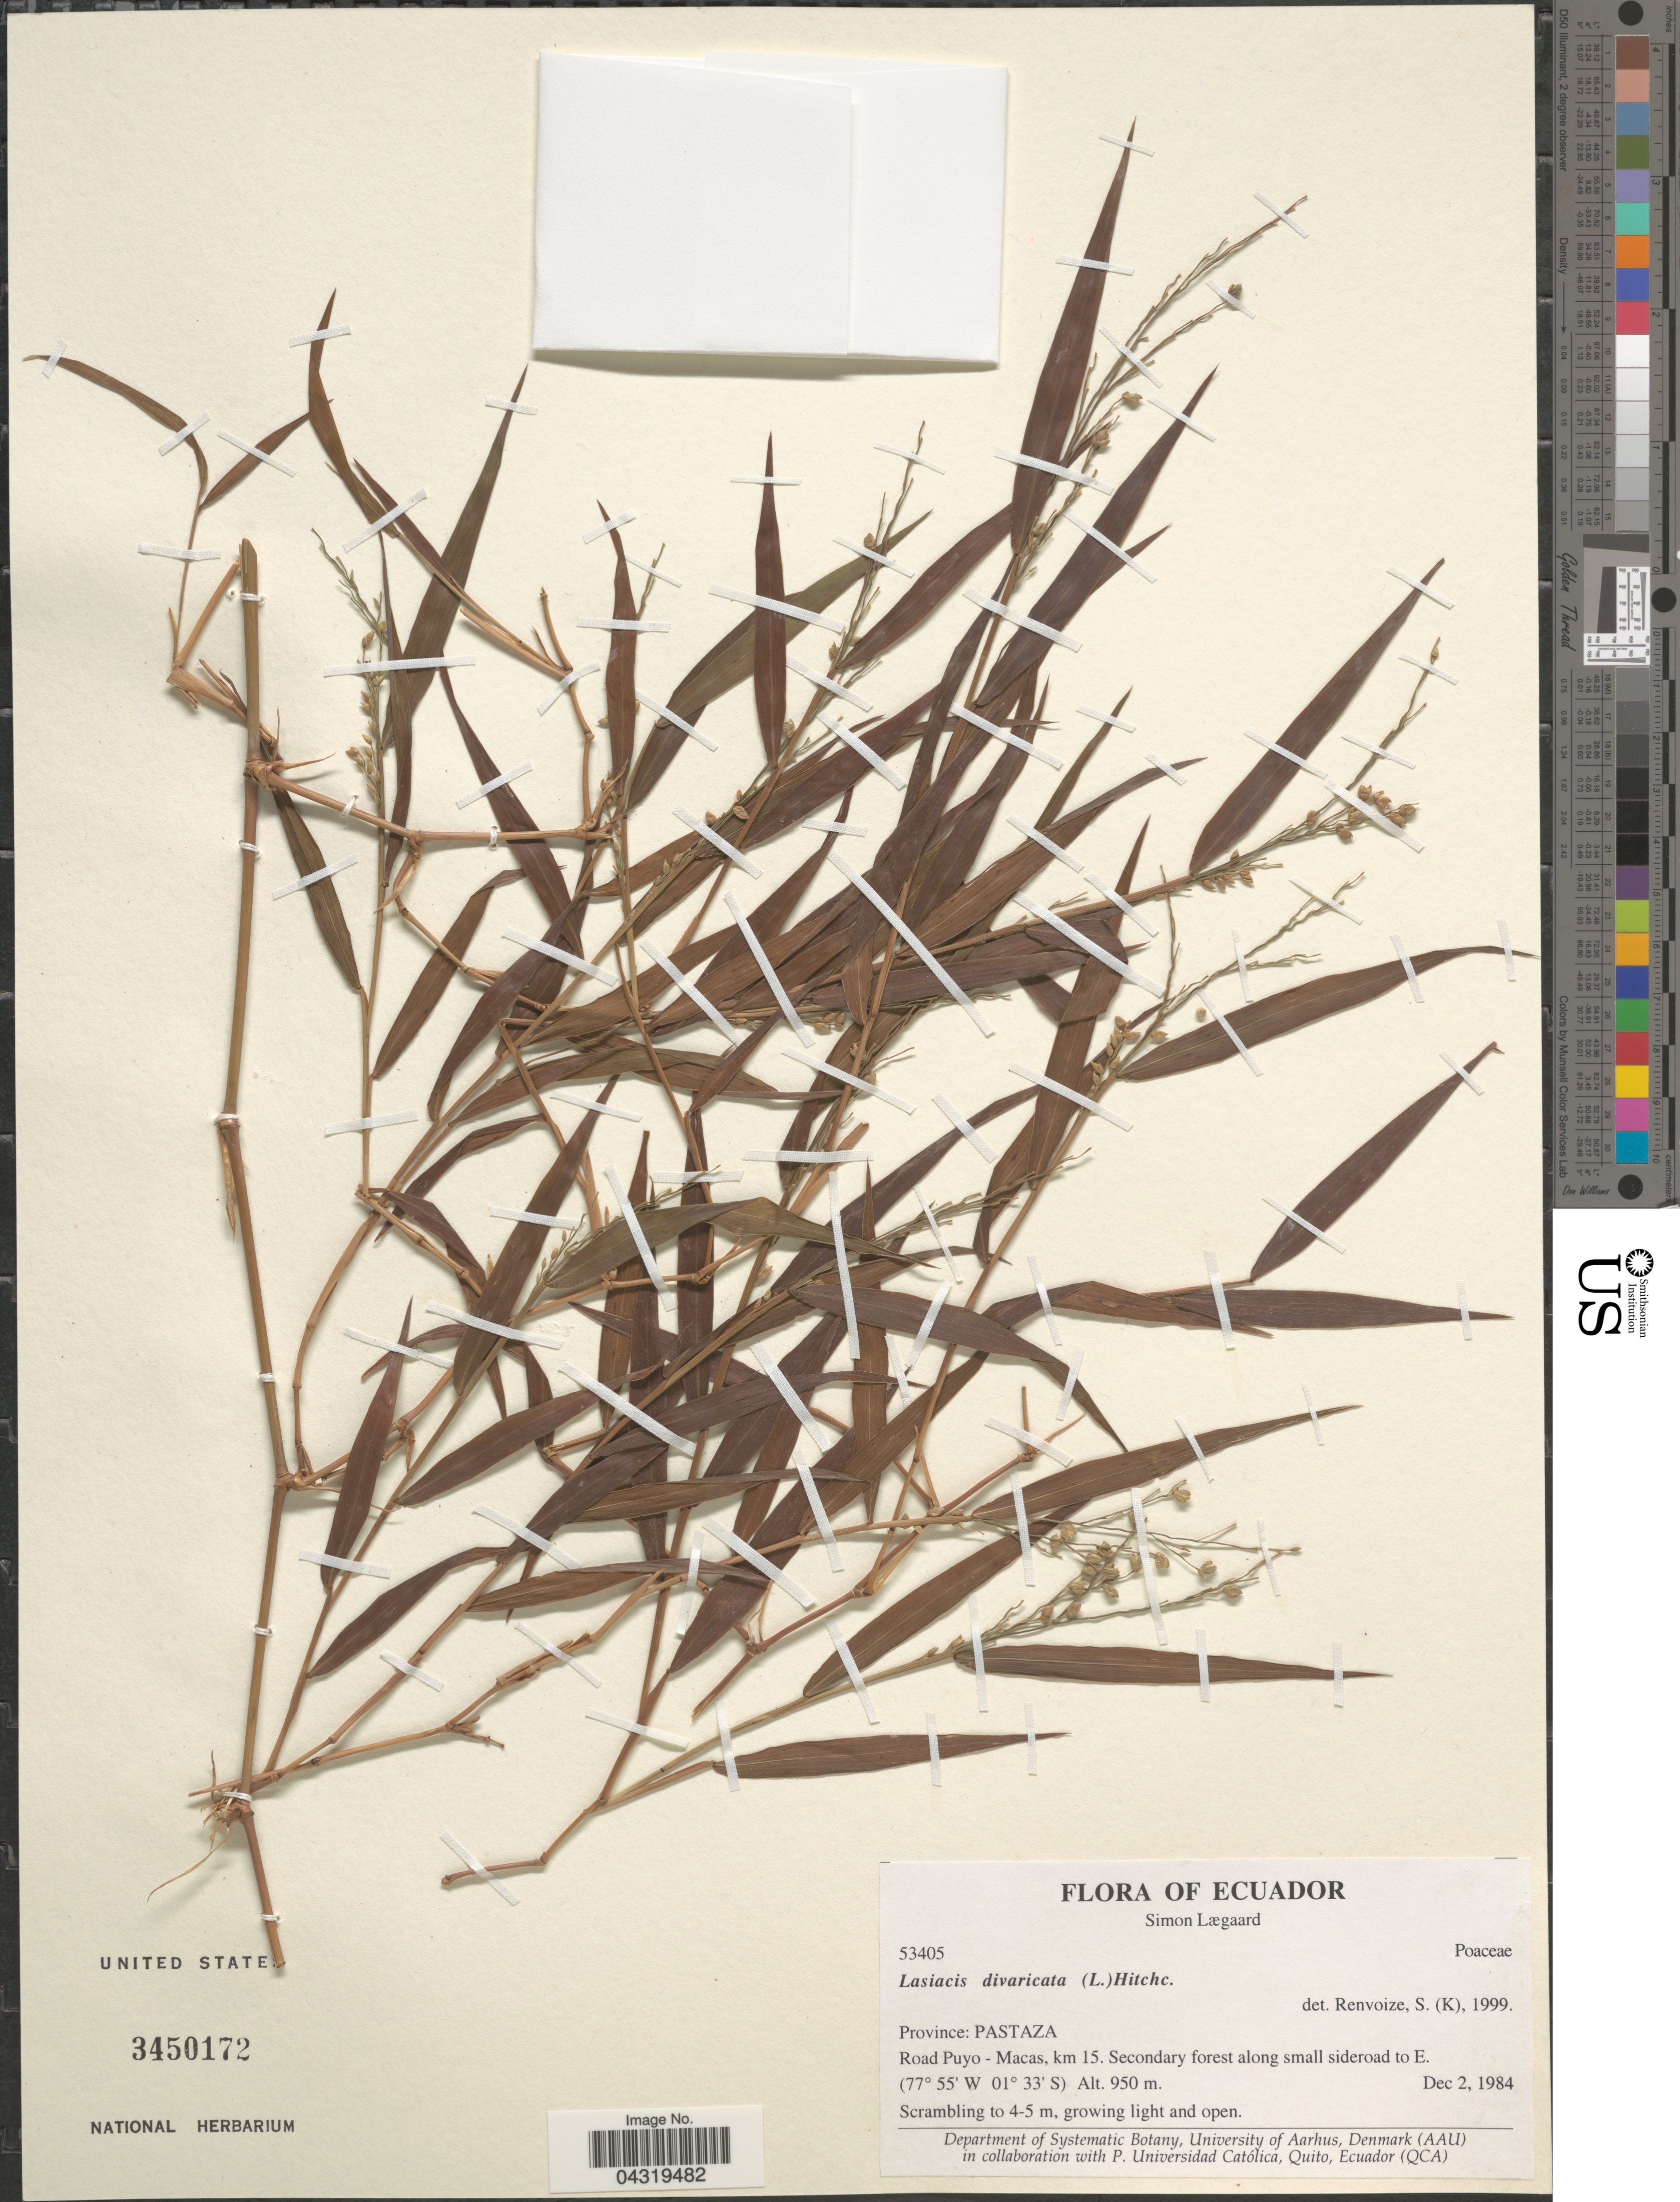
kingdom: Plantae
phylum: Tracheophyta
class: Liliopsida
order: Poales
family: Poaceae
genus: Lasiacis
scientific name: Lasiacis divaricata var. austroamericana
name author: Davidse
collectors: S. Lægaard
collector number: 53405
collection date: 1984-12-02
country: Ecuador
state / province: Pastaza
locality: Road Puyo - Macas, km 15. Secondary forest along small sideroad to E.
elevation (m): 950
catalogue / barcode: US 3450172